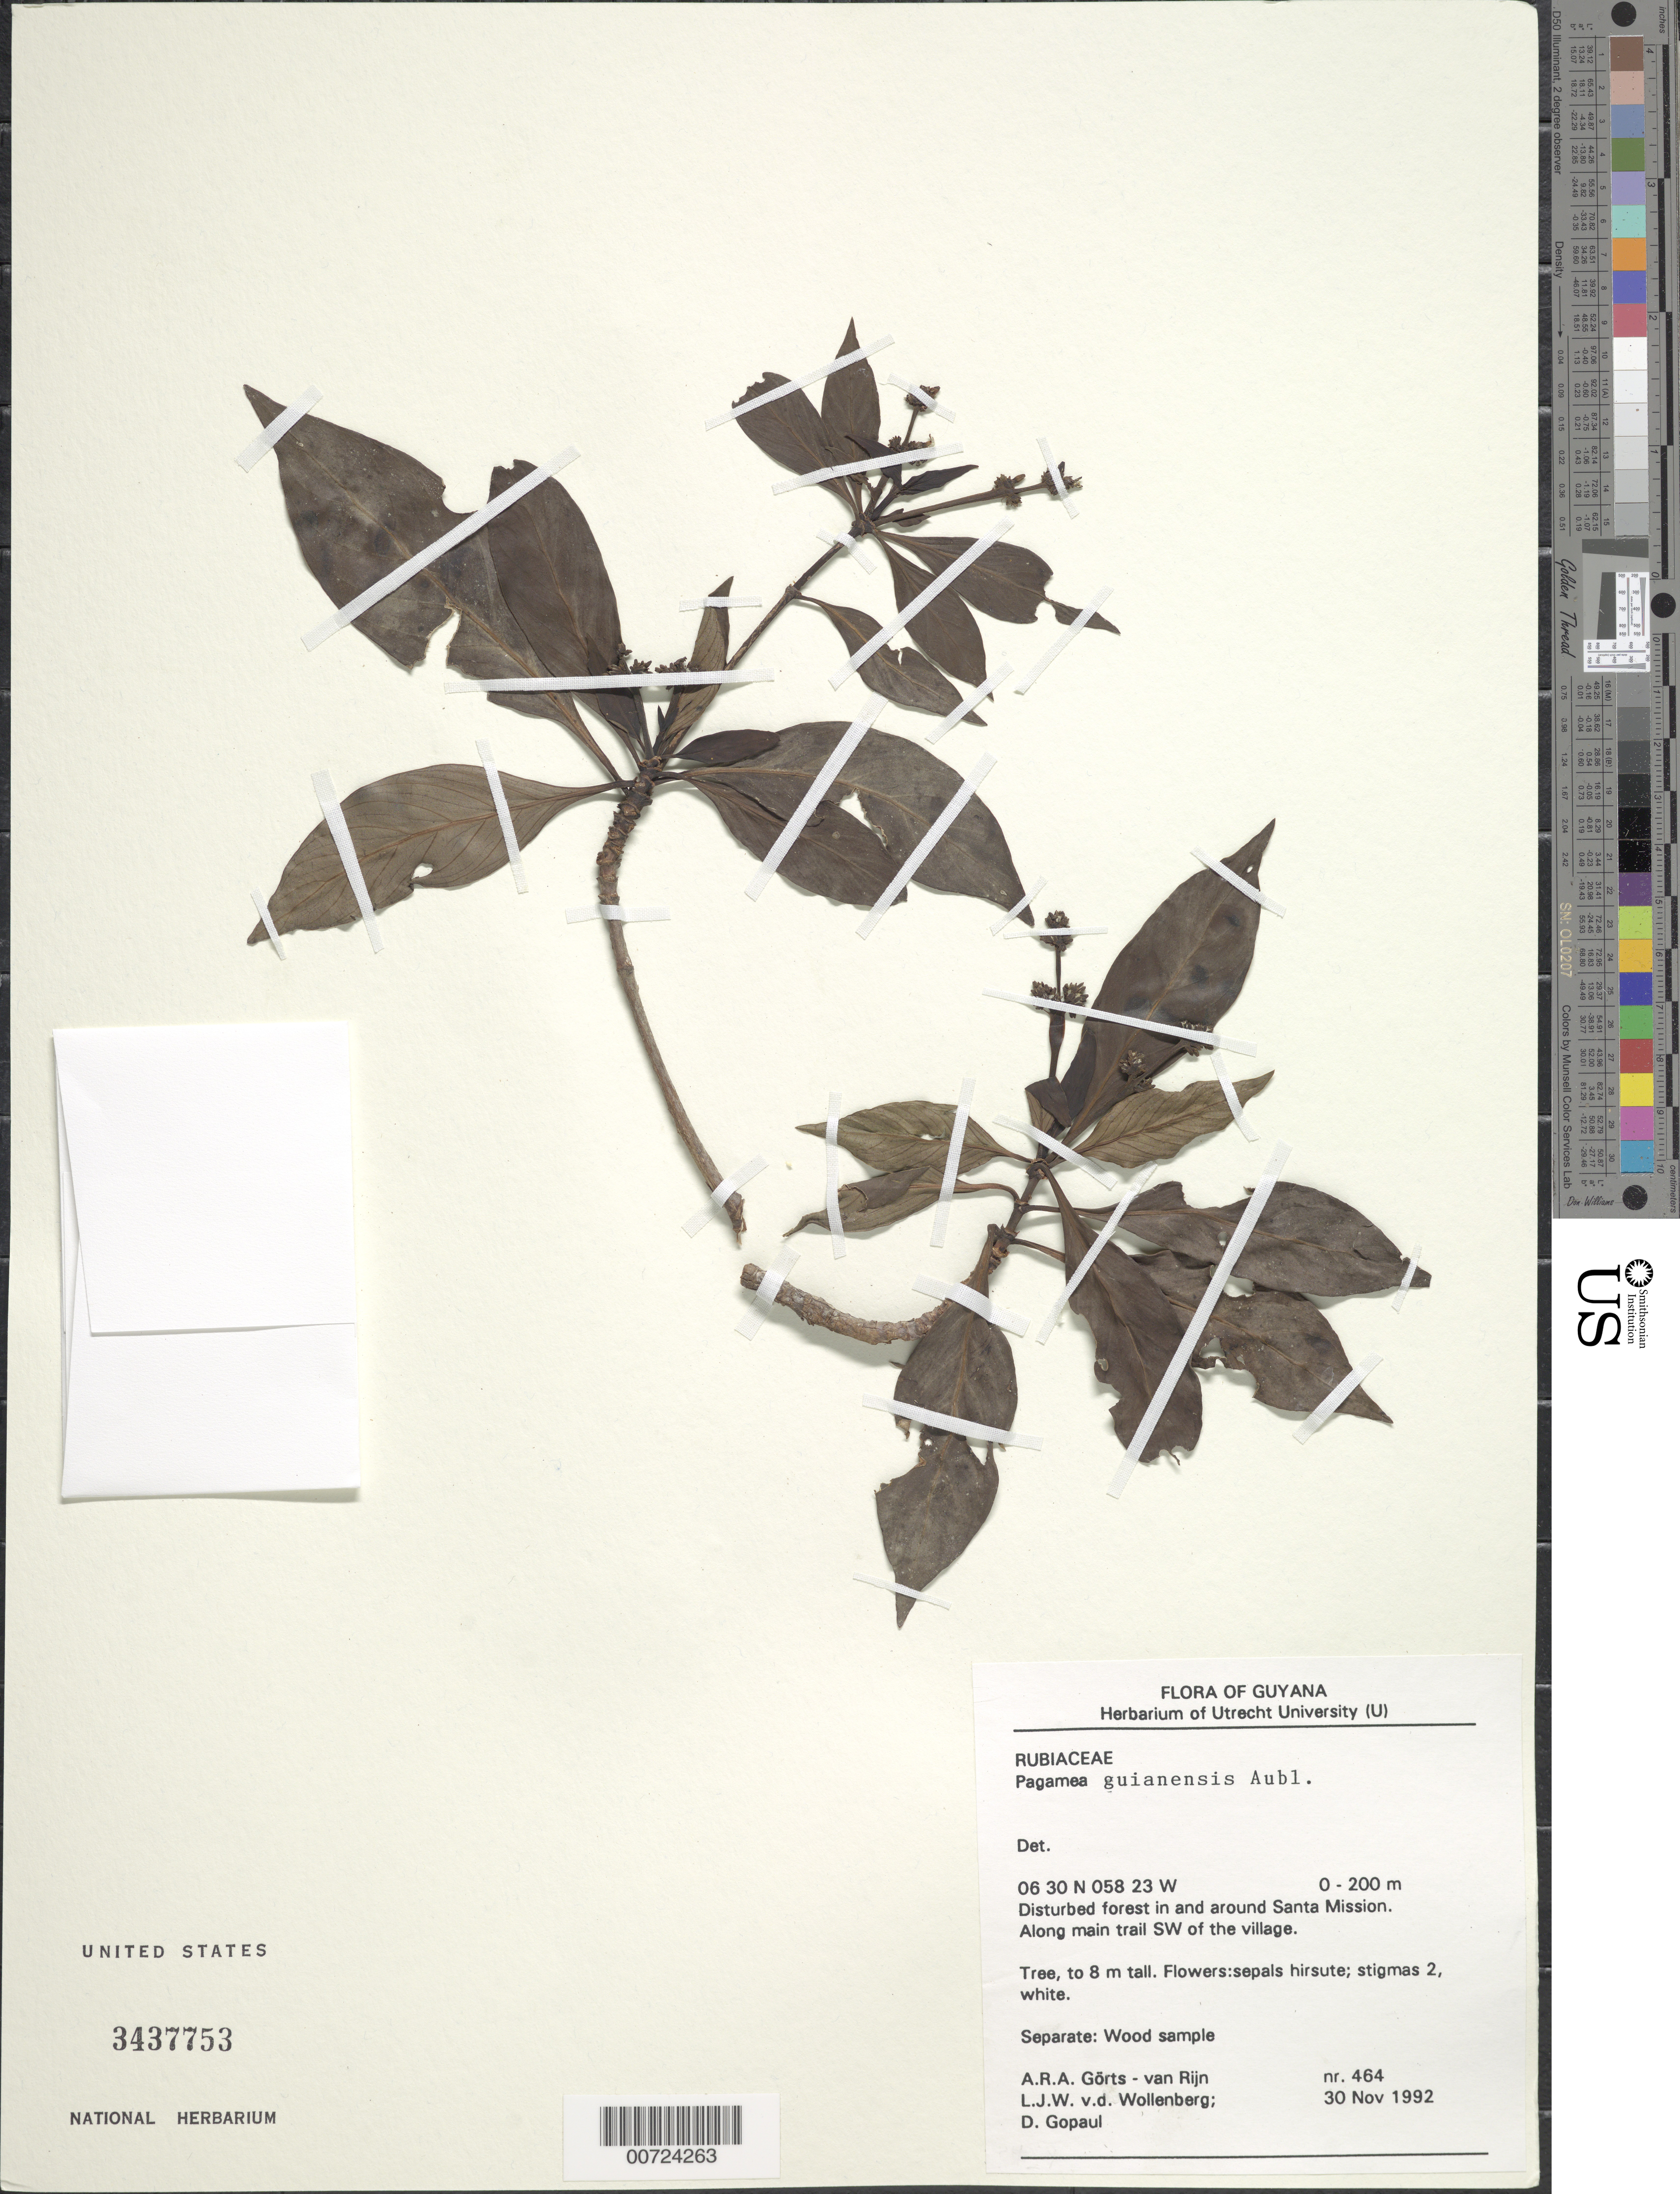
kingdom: Plantae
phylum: Tracheophyta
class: Magnoliopsida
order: Gentianales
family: Rubiaceae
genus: Pagamea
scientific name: Pagamea guianensis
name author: Aubl.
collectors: A. .R. A. Görts-van Rijn, L. van der Wollenberg & D. Gopaul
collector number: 464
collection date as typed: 30-Nov-92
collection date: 1992-11-30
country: Guyana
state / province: Demerara-Mahaica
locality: Santa Mission, trail SW of village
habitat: Disturbed forest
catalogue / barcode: US 3437753